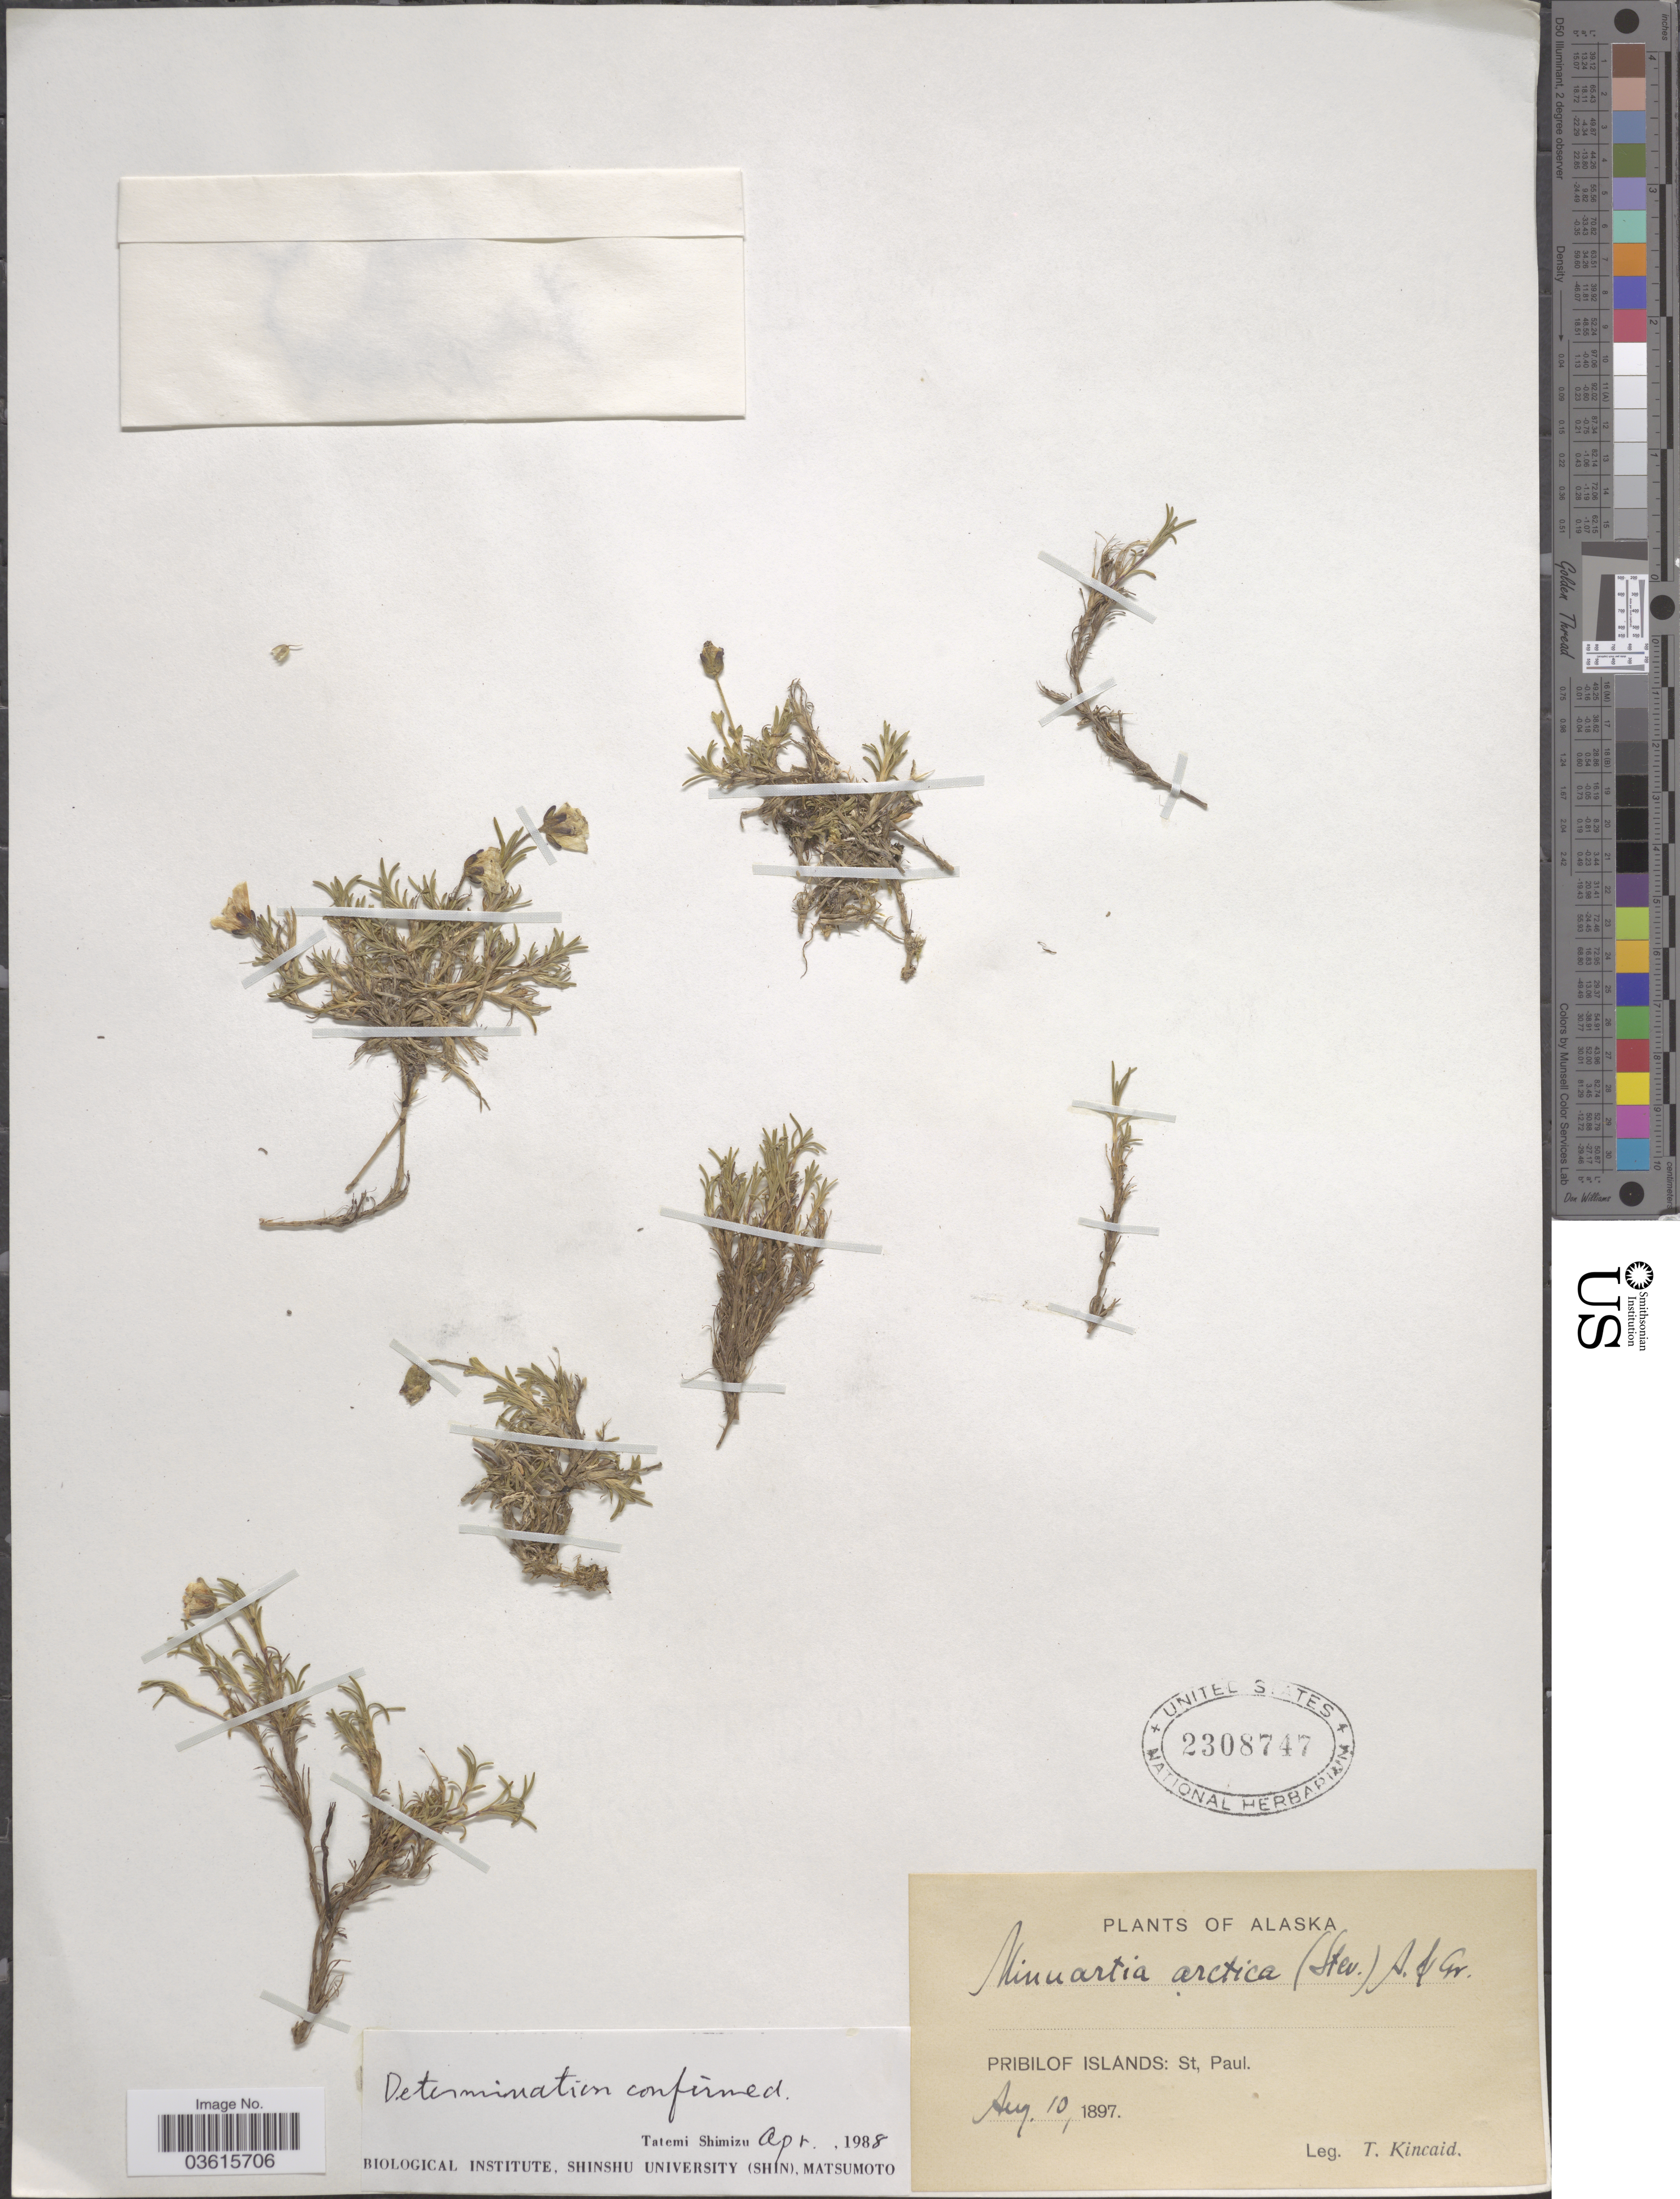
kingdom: Plantae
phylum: Tracheophyta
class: Magnoliopsida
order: Caryophyllales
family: Caryophyllaceae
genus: Cherleria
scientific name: Cherleria arctica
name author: (Steven ex Ser.) A.J. Moore & Dillenb.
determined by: Strong, Mark T., (BOT), Smithsonian Institution - National Museum of Natural History (UNITED STATES)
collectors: T. C. Kincaid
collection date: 1897-08-10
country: United States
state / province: Alaska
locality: Pribilof Islands: St, Paul.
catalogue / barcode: US 2308747